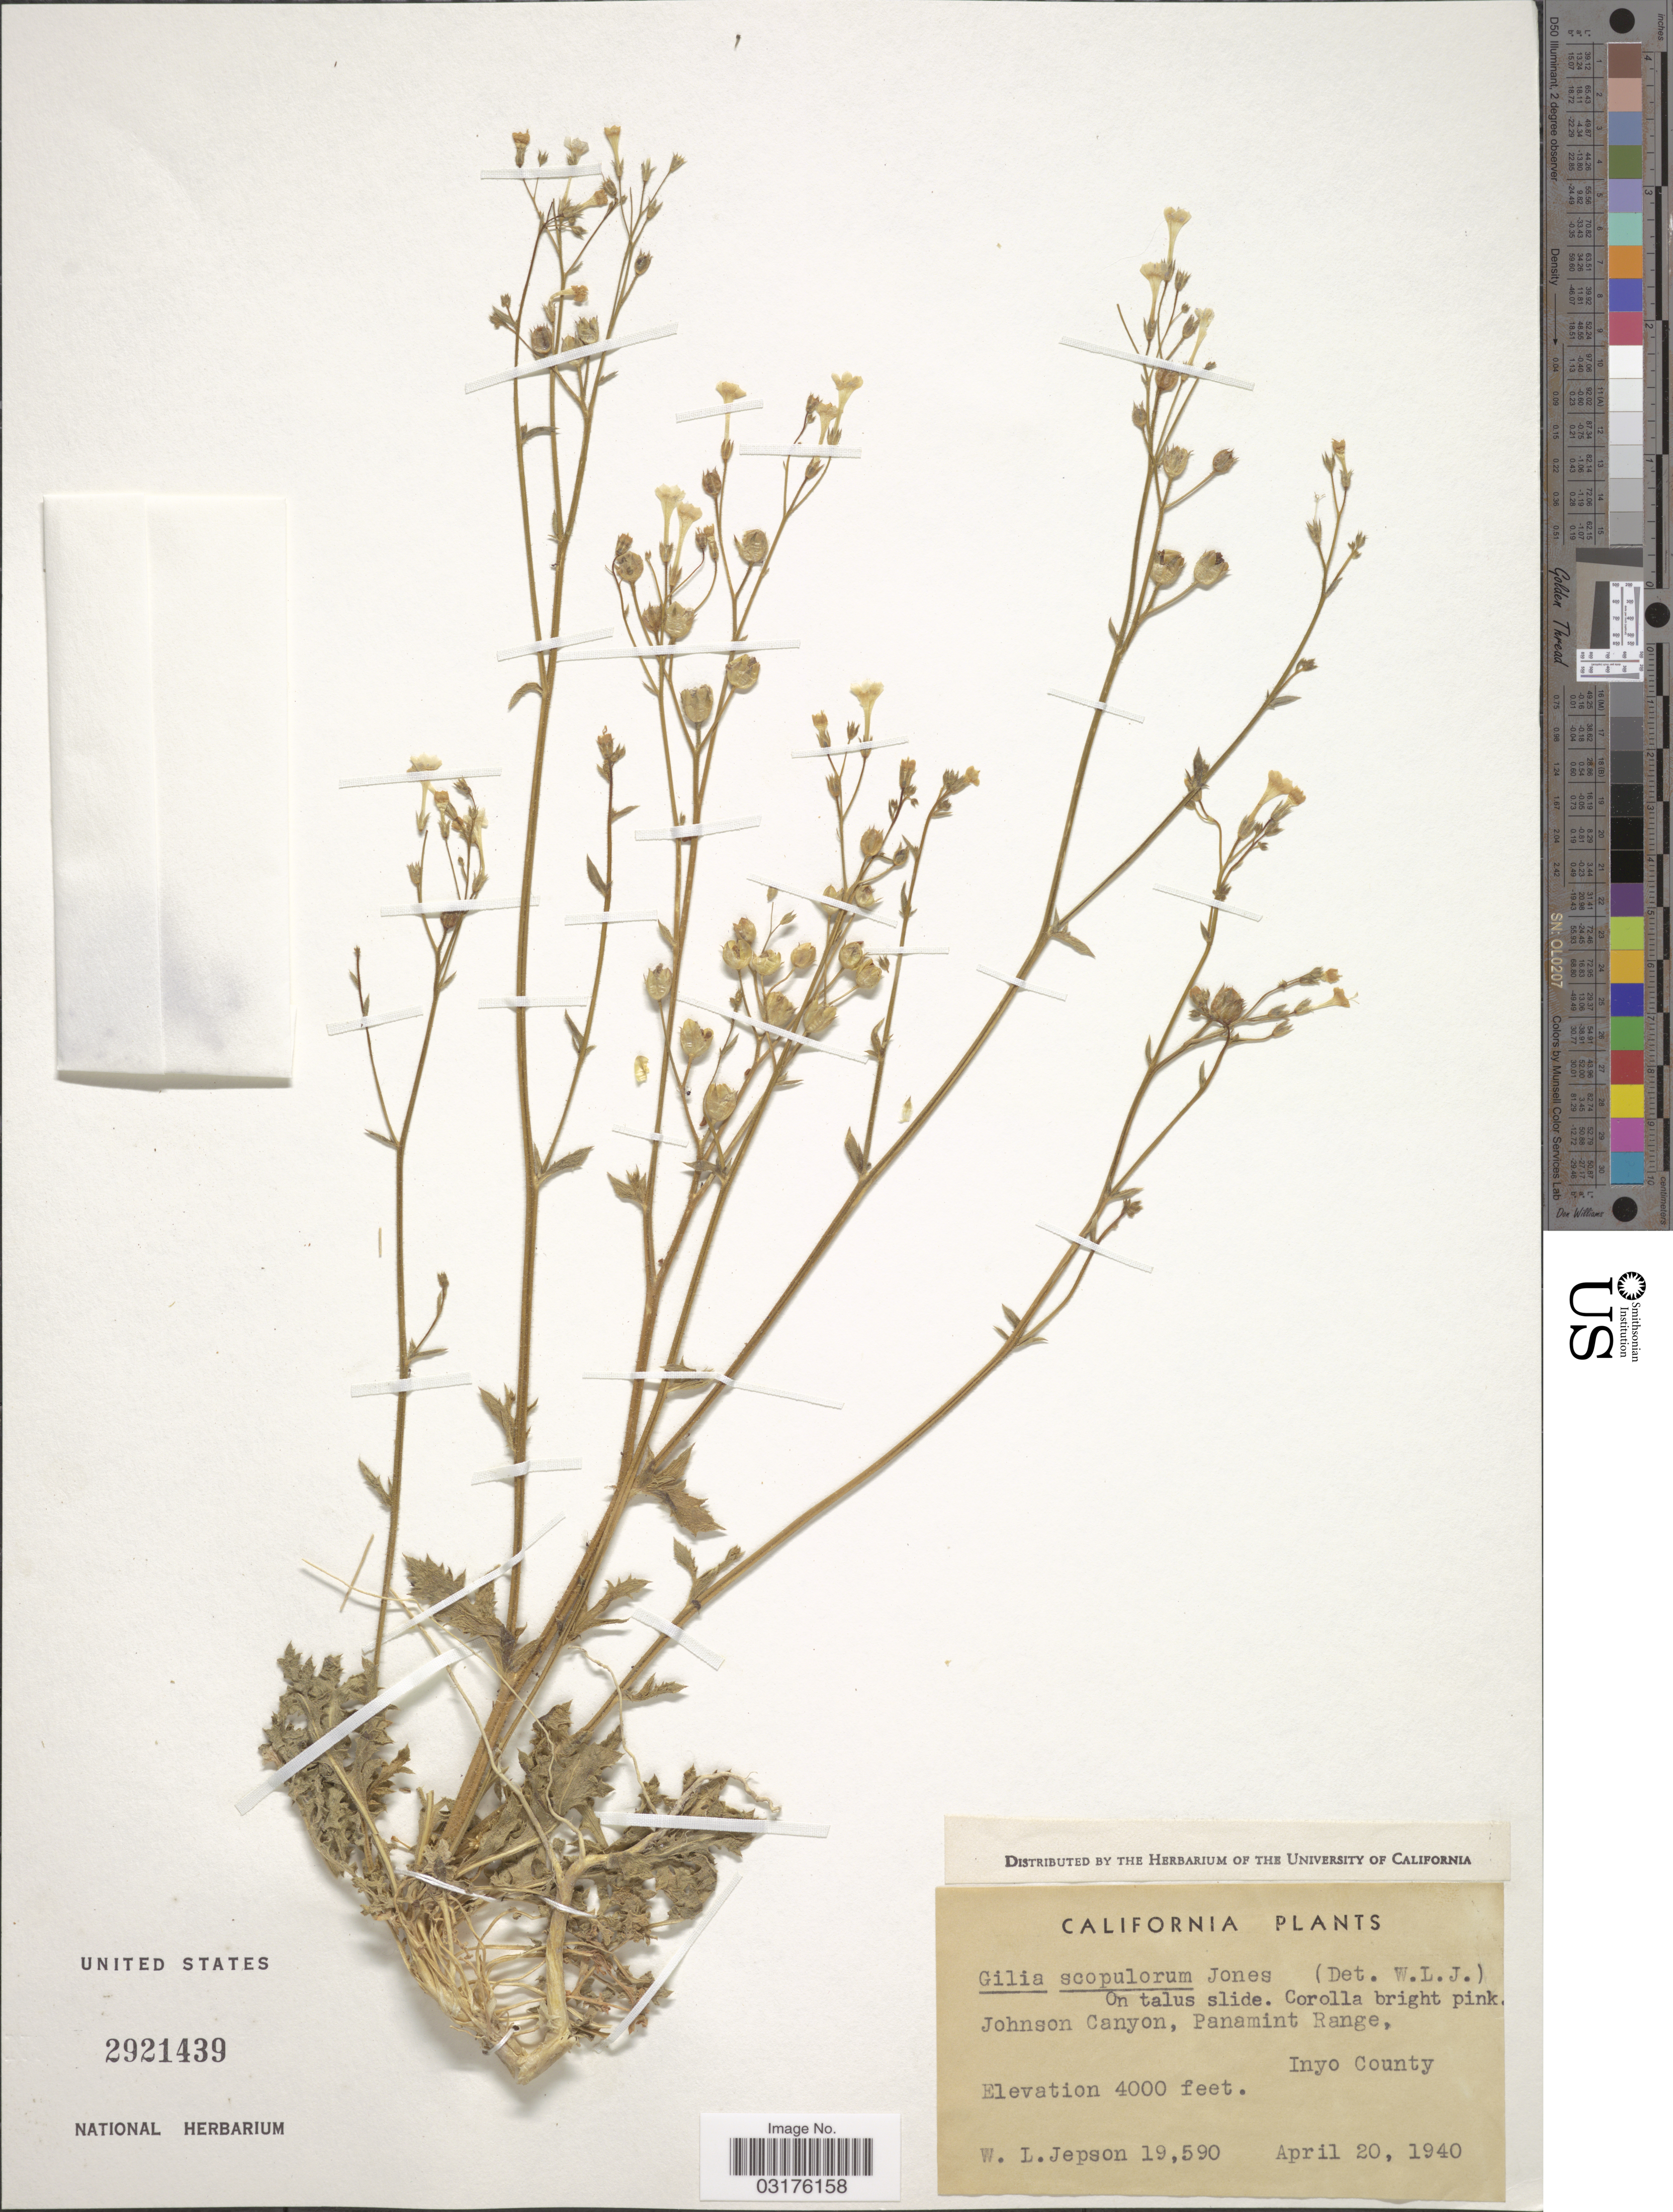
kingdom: Plantae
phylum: Tracheophyta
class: Magnoliopsida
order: Ericales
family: Polemoniaceae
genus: Gilia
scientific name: Gilia scopulorum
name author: M.E. Jones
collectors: W. L. Jepson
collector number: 19590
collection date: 1940-04-20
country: United States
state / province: California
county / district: Inyo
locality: Inyo County, Johnson Canyon, Panamint Range.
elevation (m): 1219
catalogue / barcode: US 2921439